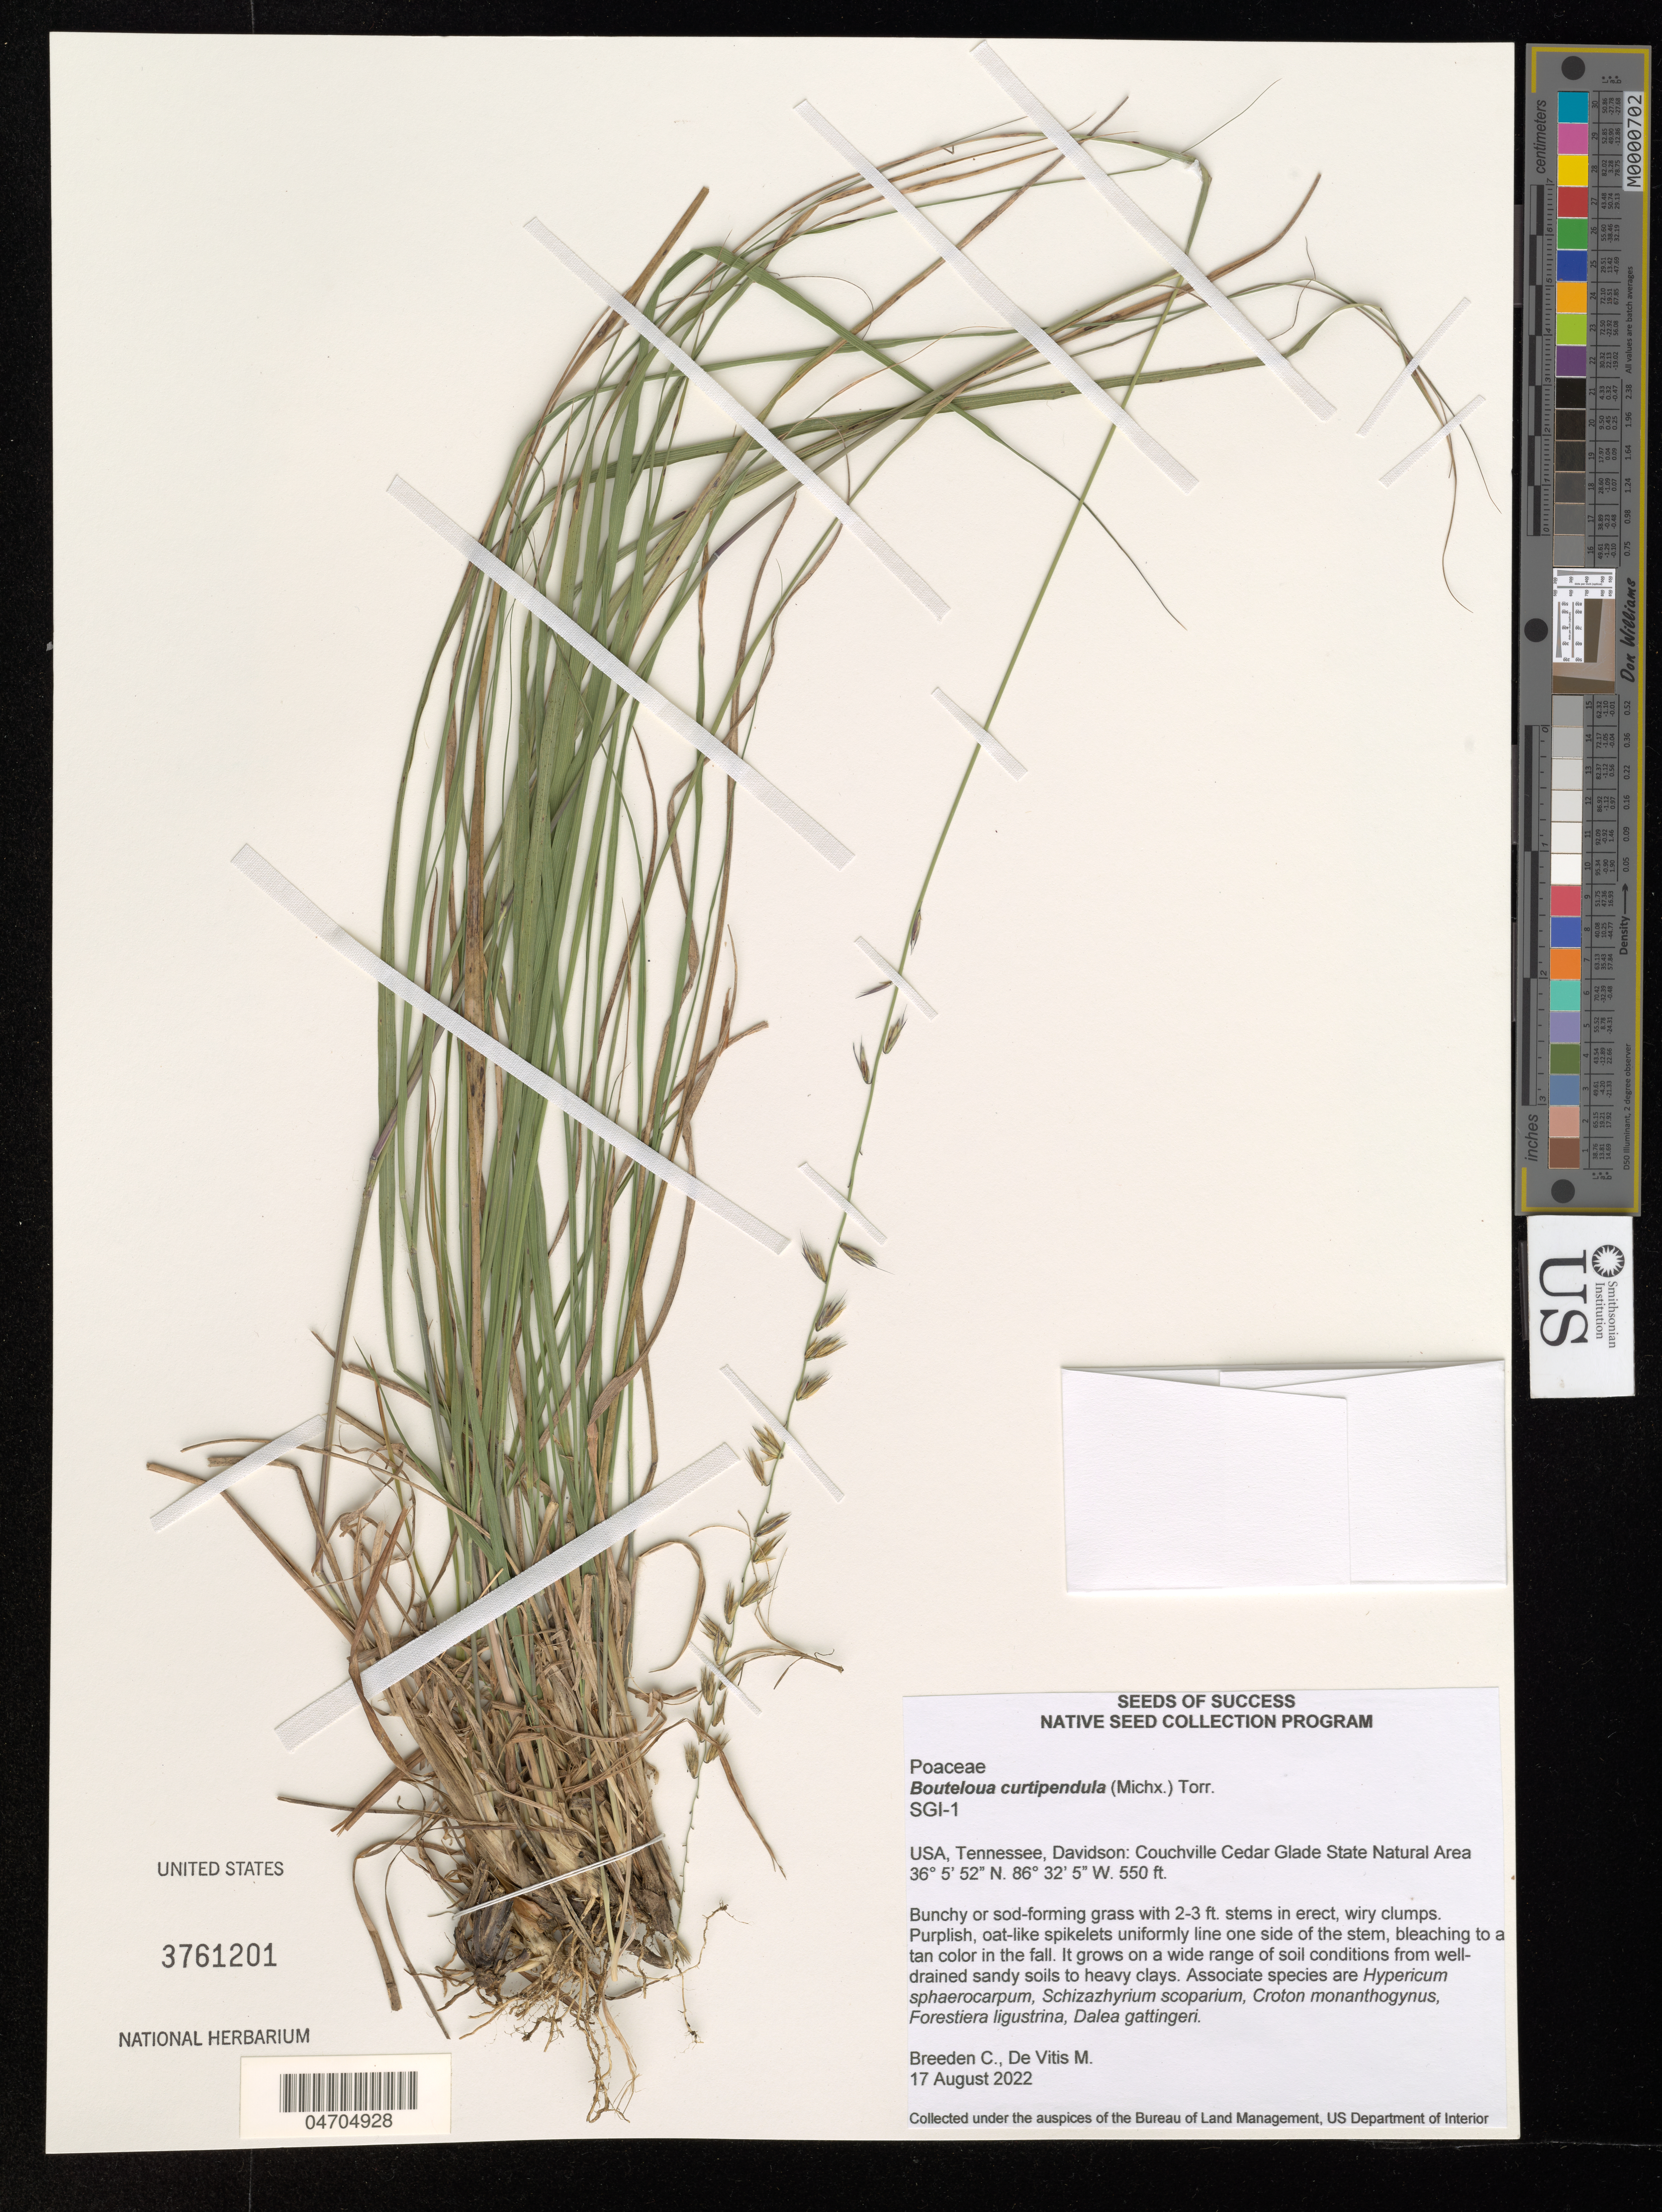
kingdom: Plantae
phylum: Tracheophyta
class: Liliopsida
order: Poales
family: Poaceae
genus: Bouteloua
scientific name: Bouteloua curtipendula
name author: (Michx.) Torr.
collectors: C. Breeden & M. De Vitis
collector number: SGI-1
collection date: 2022-08-17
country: United States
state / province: Tennessee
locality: Davidson: Couchville Cedar Glade State Natural Area.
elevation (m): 168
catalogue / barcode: US 3761201